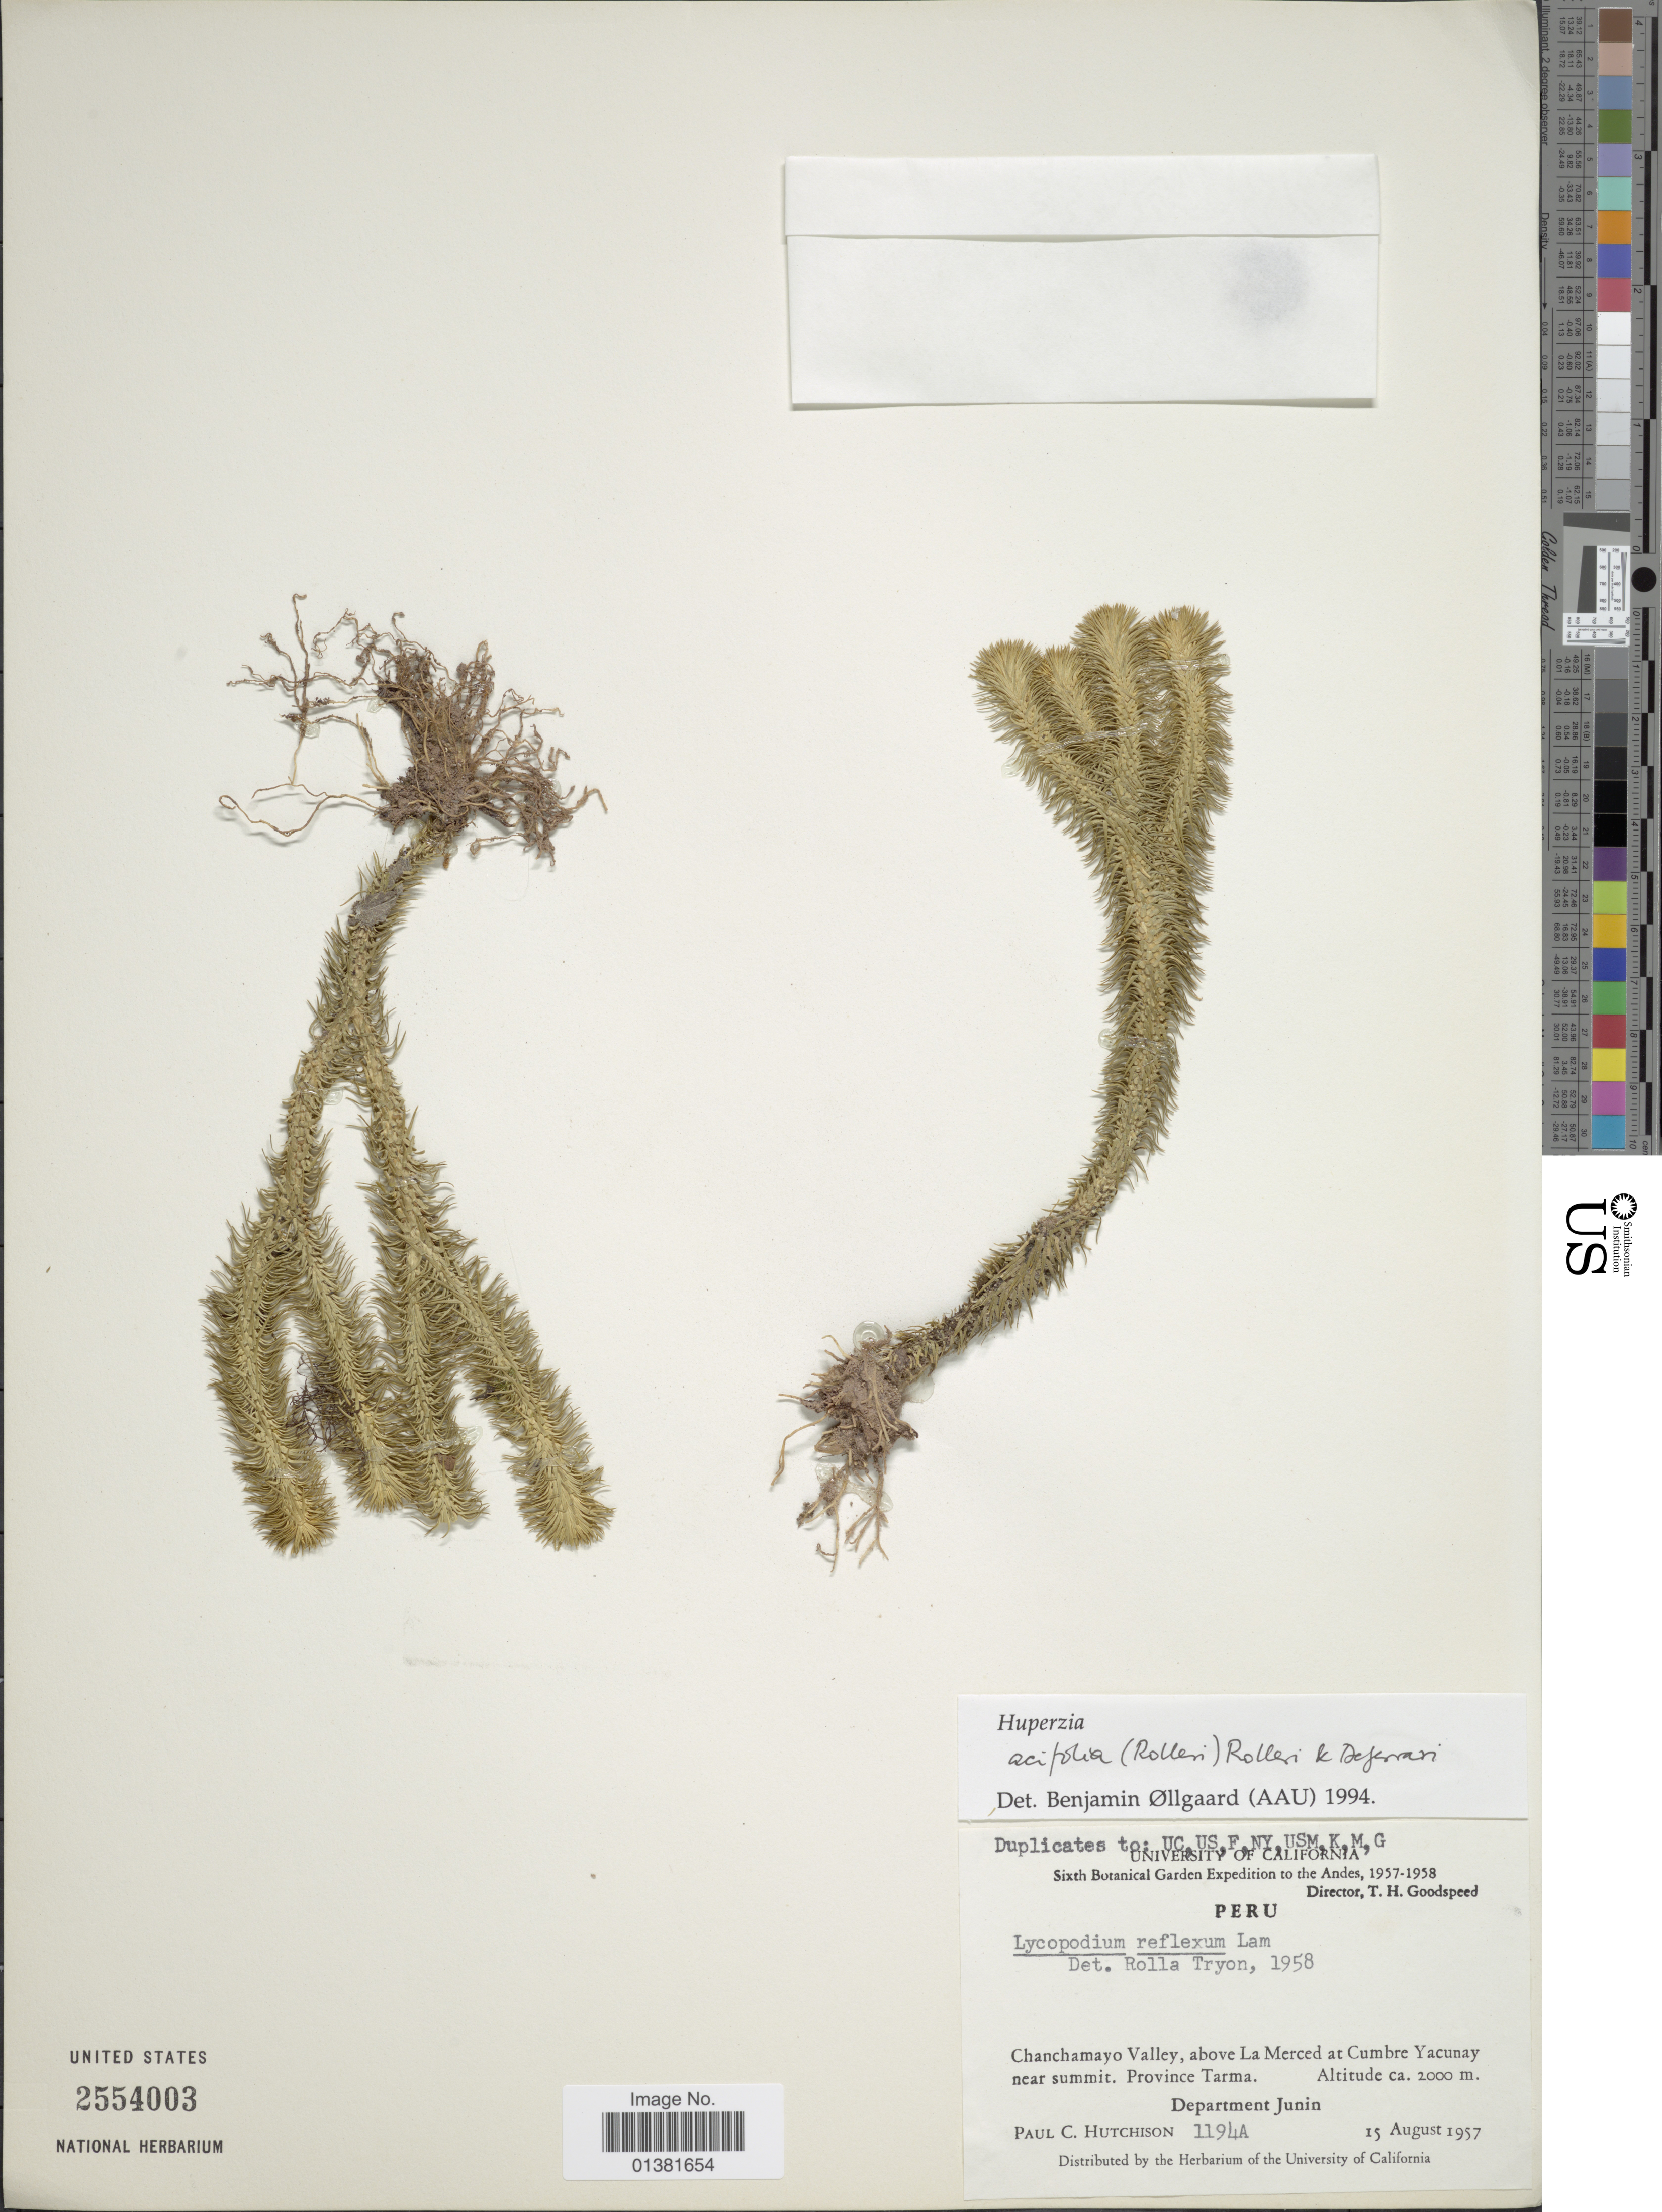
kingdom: Plantae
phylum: Tracheophyta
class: Lycopodiopsida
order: Lycopodiales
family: Lycopodiaceae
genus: Phlegmariurus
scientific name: Phlegmariurus acifolius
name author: (Rolleri) B. Øllg.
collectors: P. C. Hutchison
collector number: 1194A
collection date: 1957-08-15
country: Peru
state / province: Junín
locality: Andes, Chanchamayo Valley, above La Merced at Cumbre Yacumay near summit. Province Tarma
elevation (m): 2000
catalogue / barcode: US 2554003